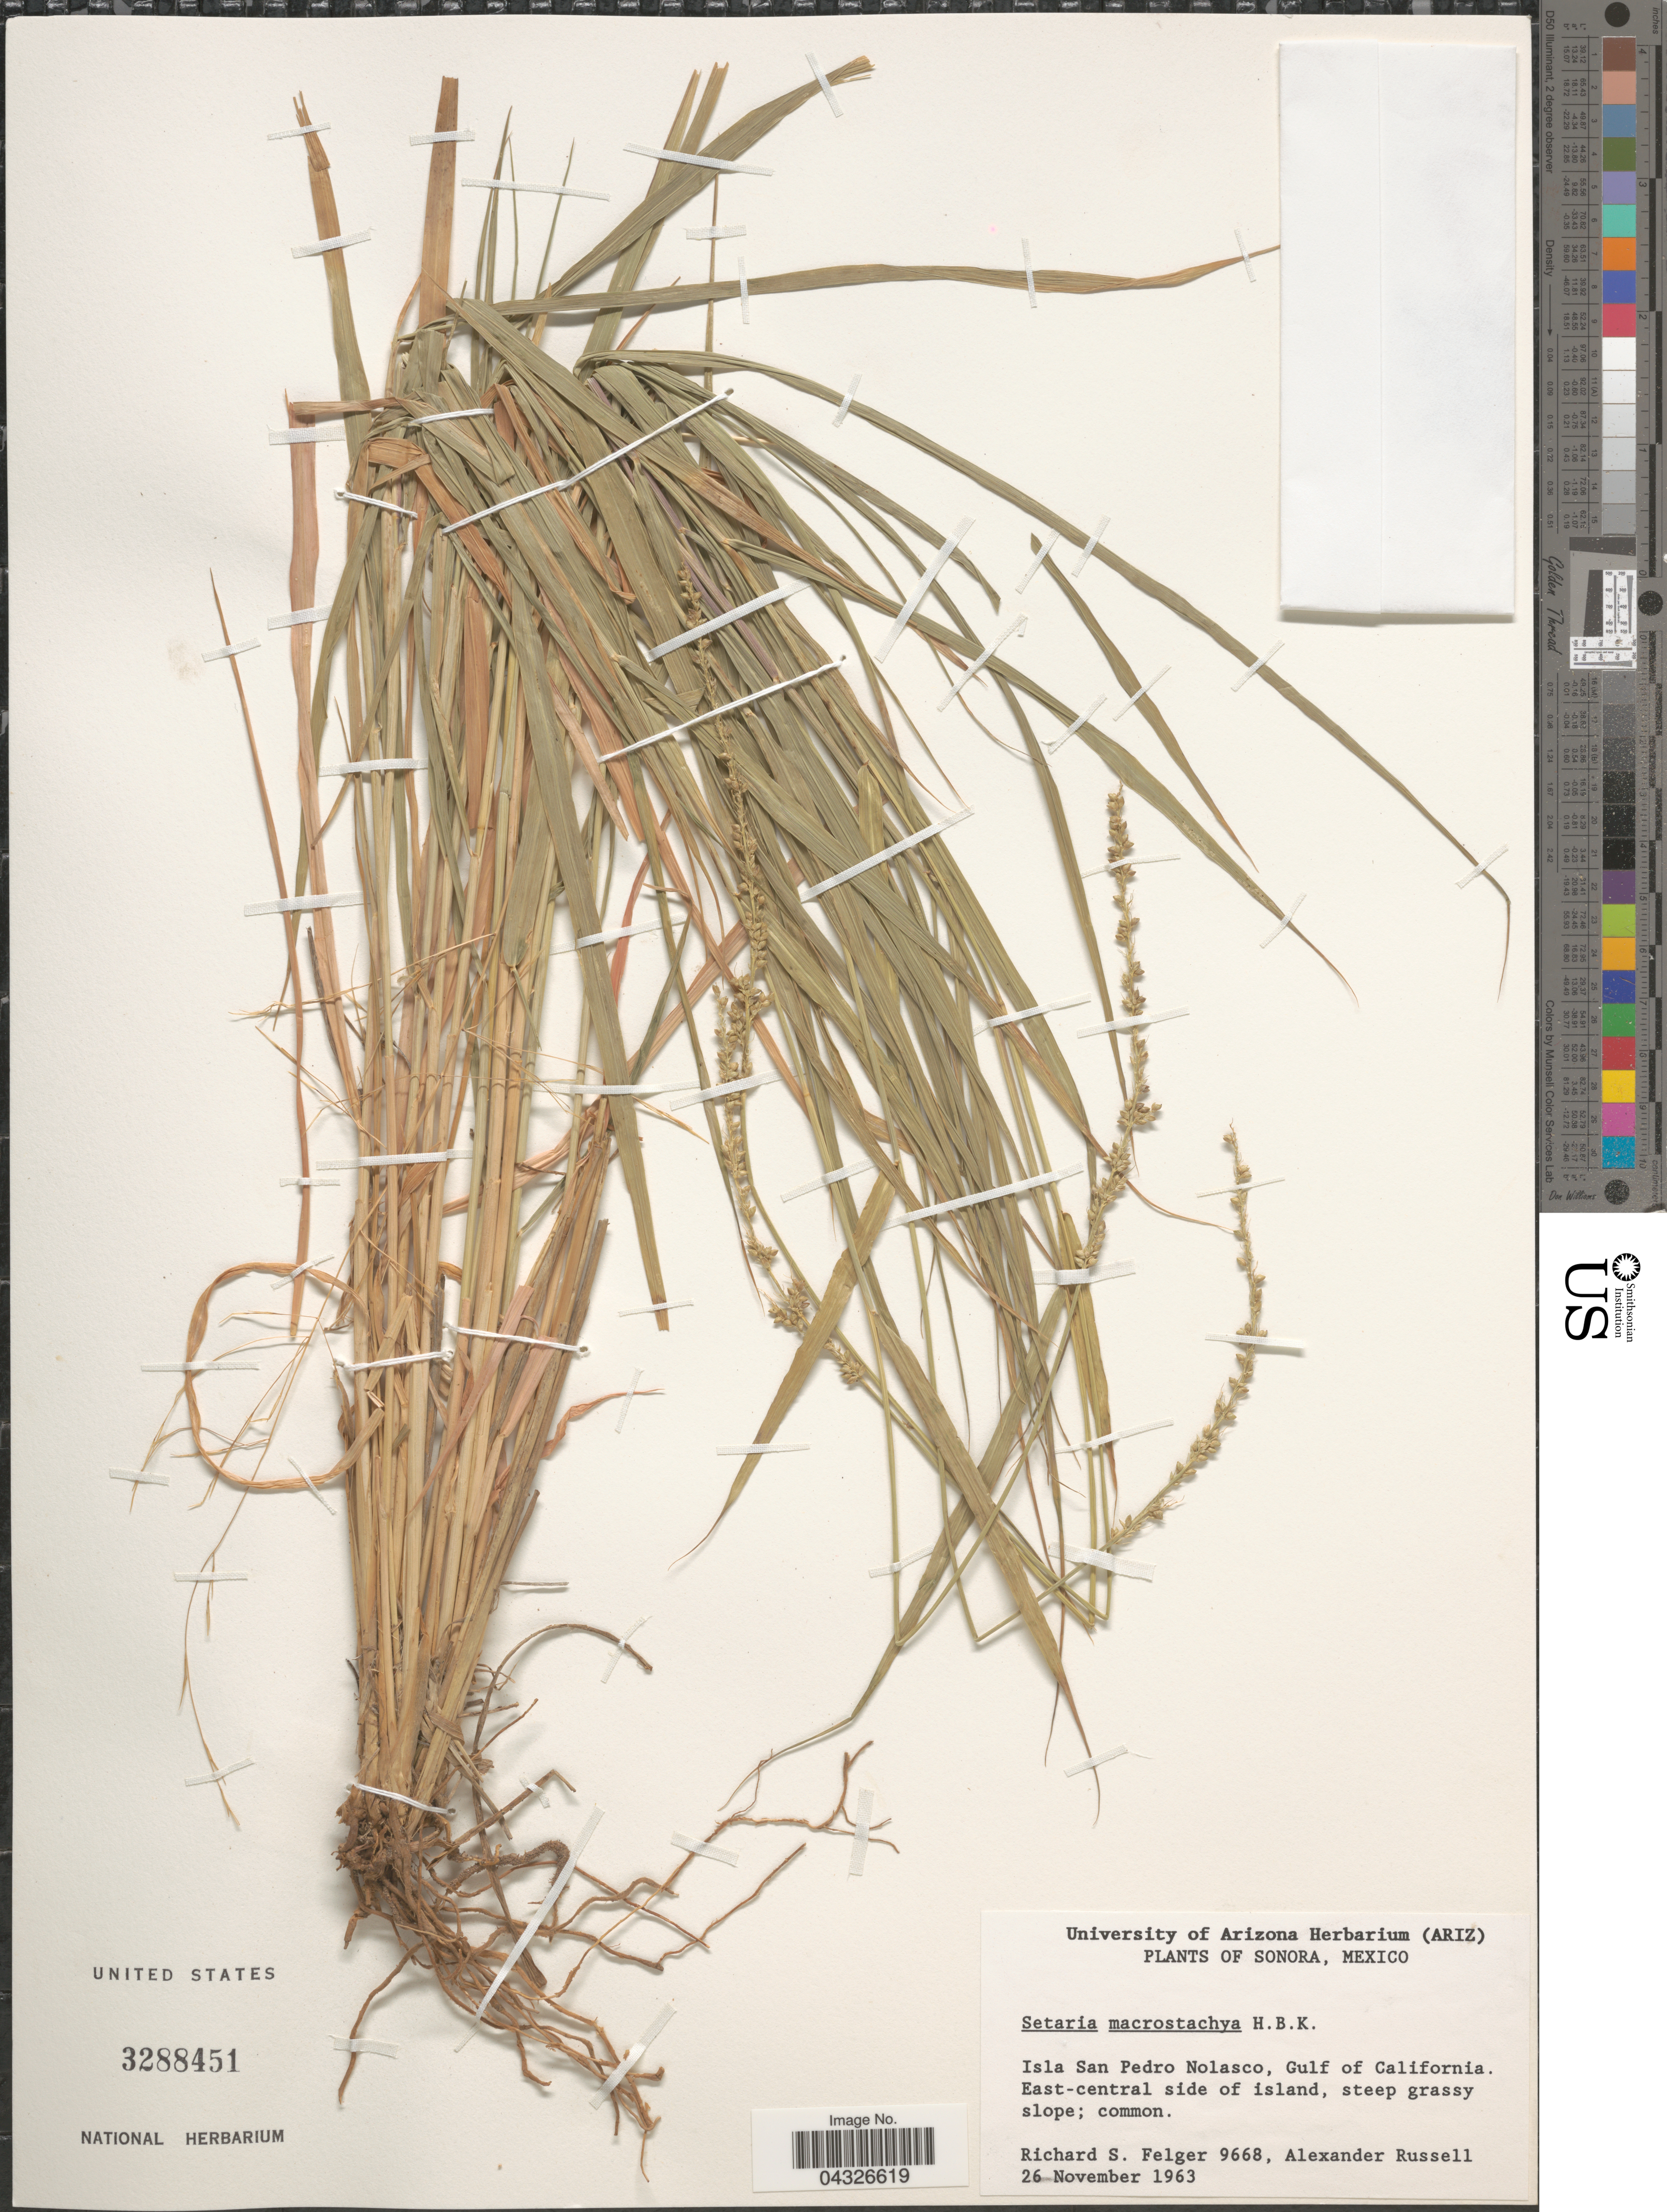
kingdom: Plantae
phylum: Tracheophyta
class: Liliopsida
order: Poales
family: Poaceae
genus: Setaria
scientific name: Setaria macrostachya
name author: Kunth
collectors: R. S. Felger & A. Russell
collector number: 9668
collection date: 1963-11-26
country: Mexico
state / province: Sonora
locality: Isla San Pedro Nolasco, Gulf of California. East-central side of island, steep grassy slope.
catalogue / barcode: US 3288451